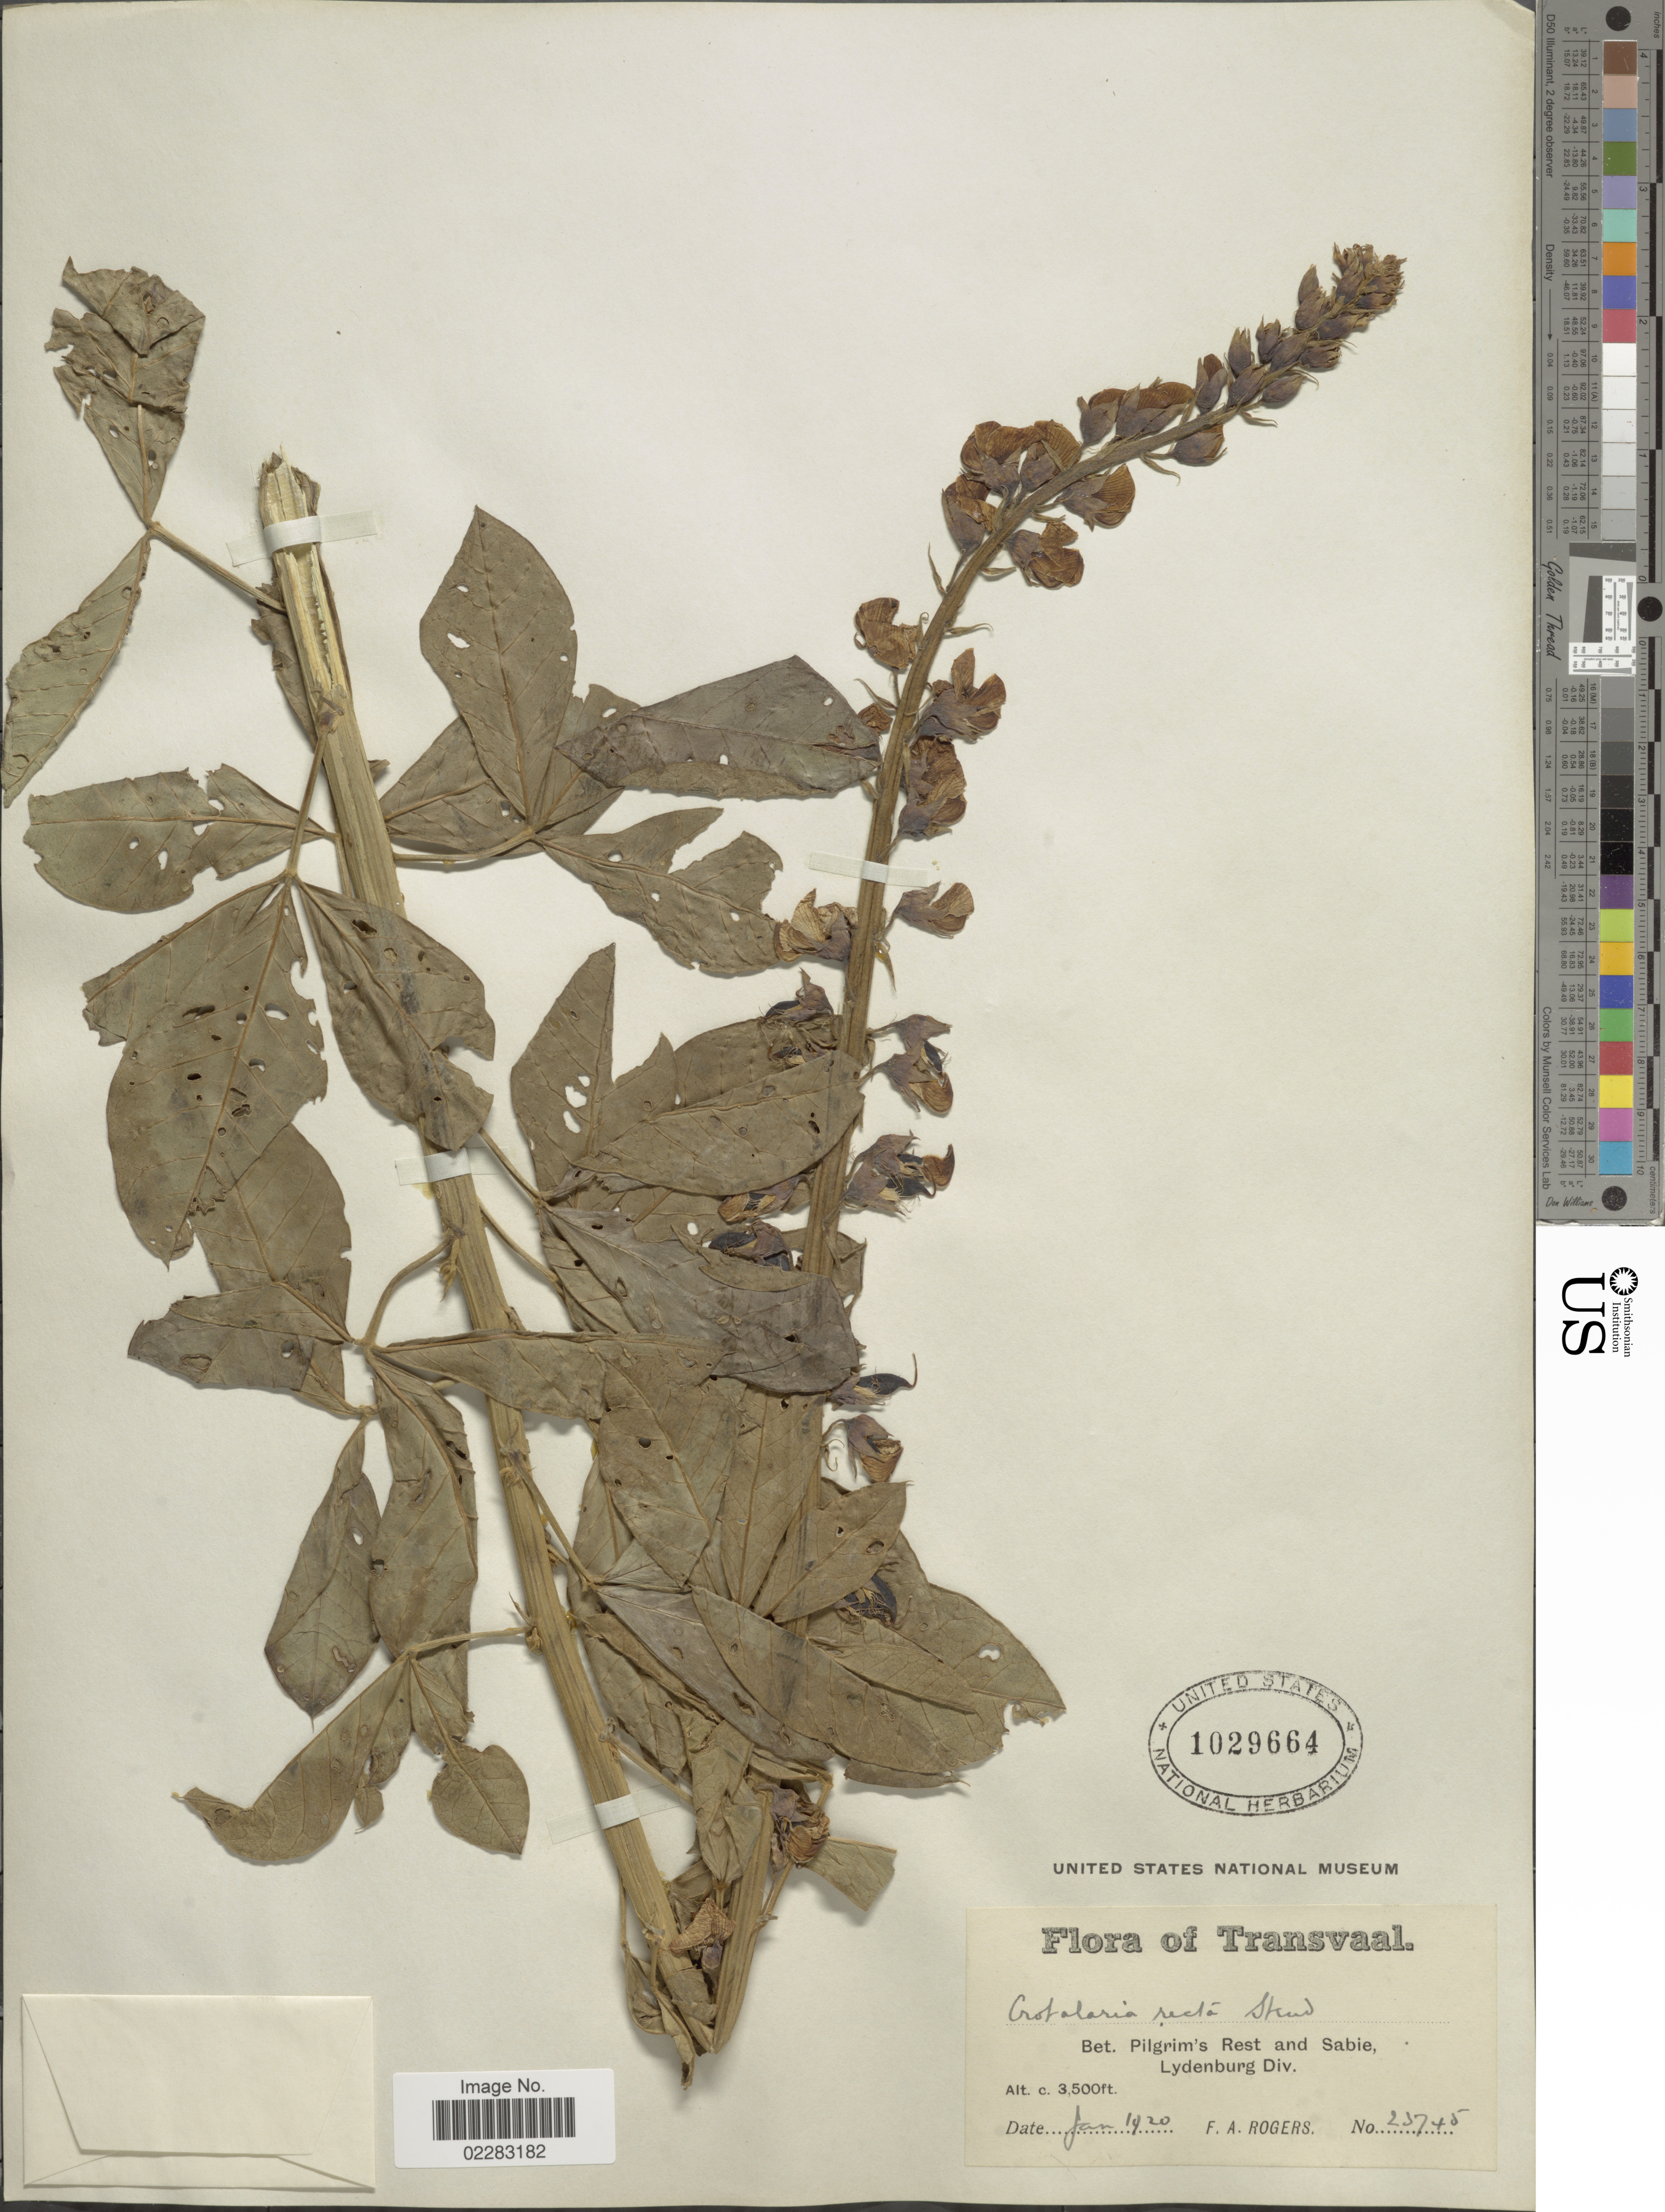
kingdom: Plantae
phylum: Tracheophyta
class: Magnoliopsida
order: Fabales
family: Fabaceae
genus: Crotalaria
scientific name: Crotalaria recta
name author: Steud. ex A. Rich.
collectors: F. A. Rogers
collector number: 23745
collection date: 1920-01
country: South Africa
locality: Transvaal, Bet. Pigrim's Best Rest and Sabie, Lydenburg Div.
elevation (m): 1067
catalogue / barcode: US 1029664